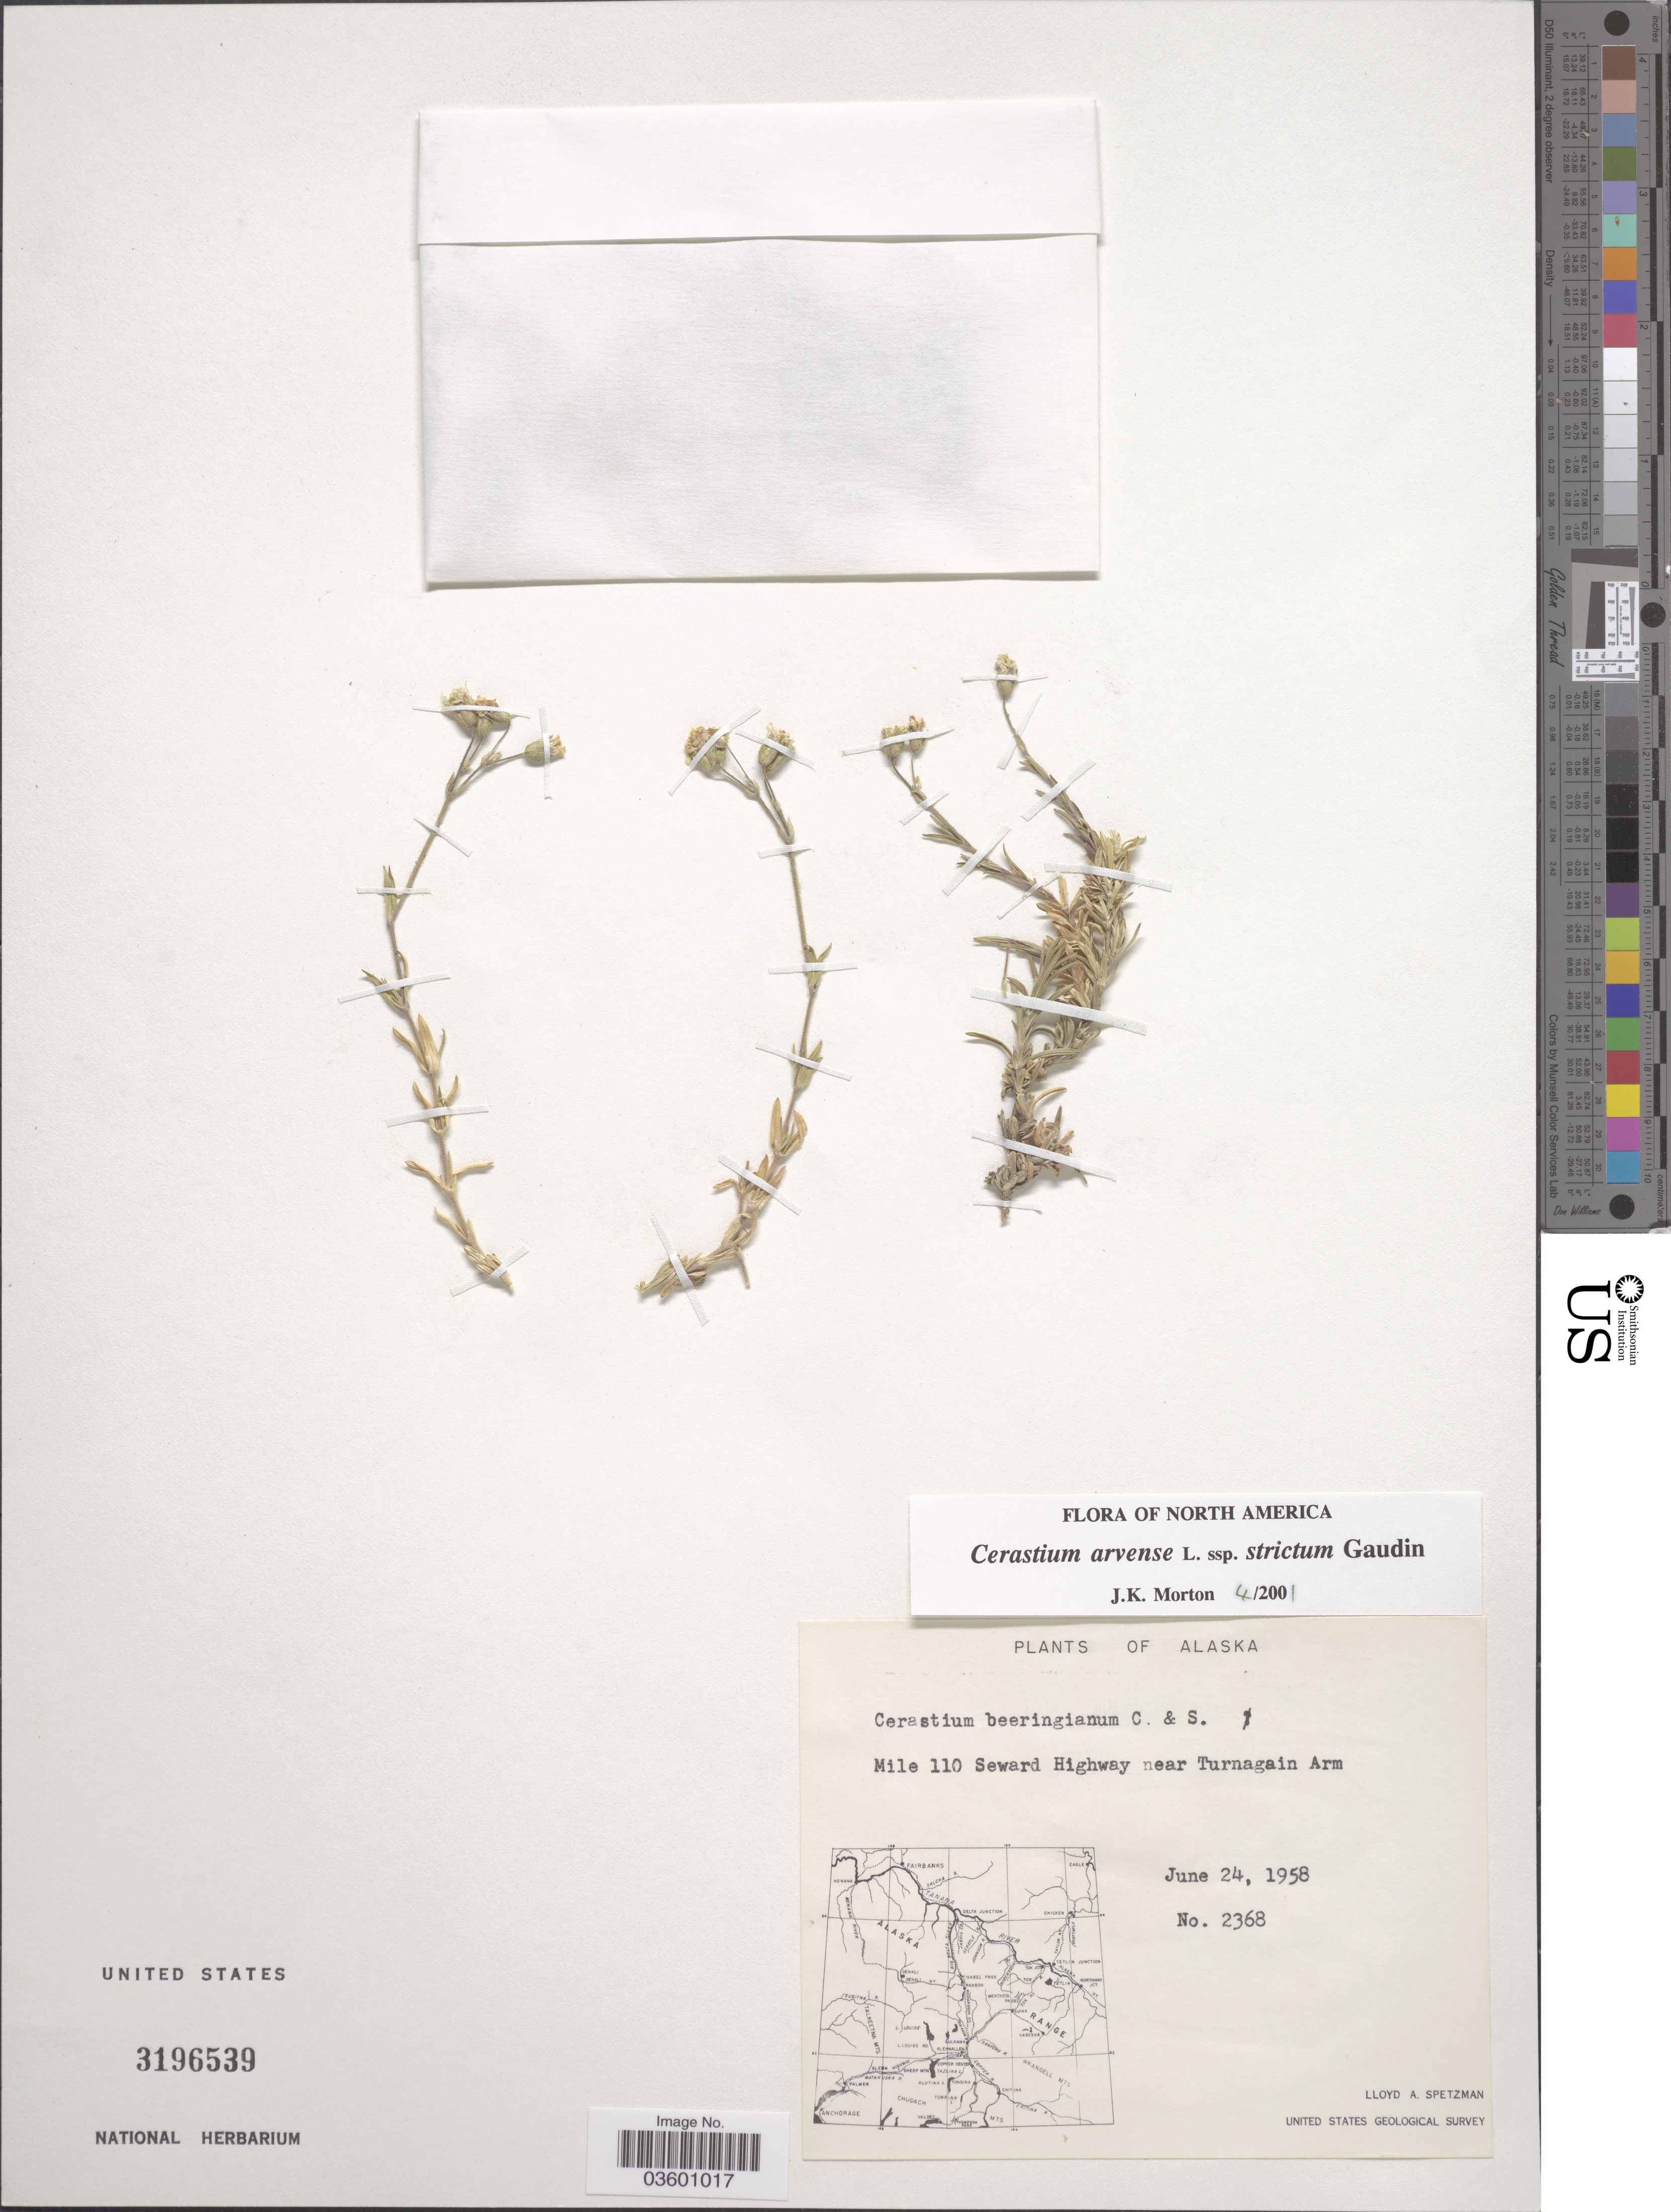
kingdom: Plantae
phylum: Tracheophyta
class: Magnoliopsida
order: Caryophyllales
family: Caryophyllaceae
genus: Cerastium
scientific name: Cerastium arvense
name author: L.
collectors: L. Spetzman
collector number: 2368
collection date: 1958-06-24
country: United States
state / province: Alaska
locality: Mile 110 Seward Highway near Turnagain Arm.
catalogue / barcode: US 3196539